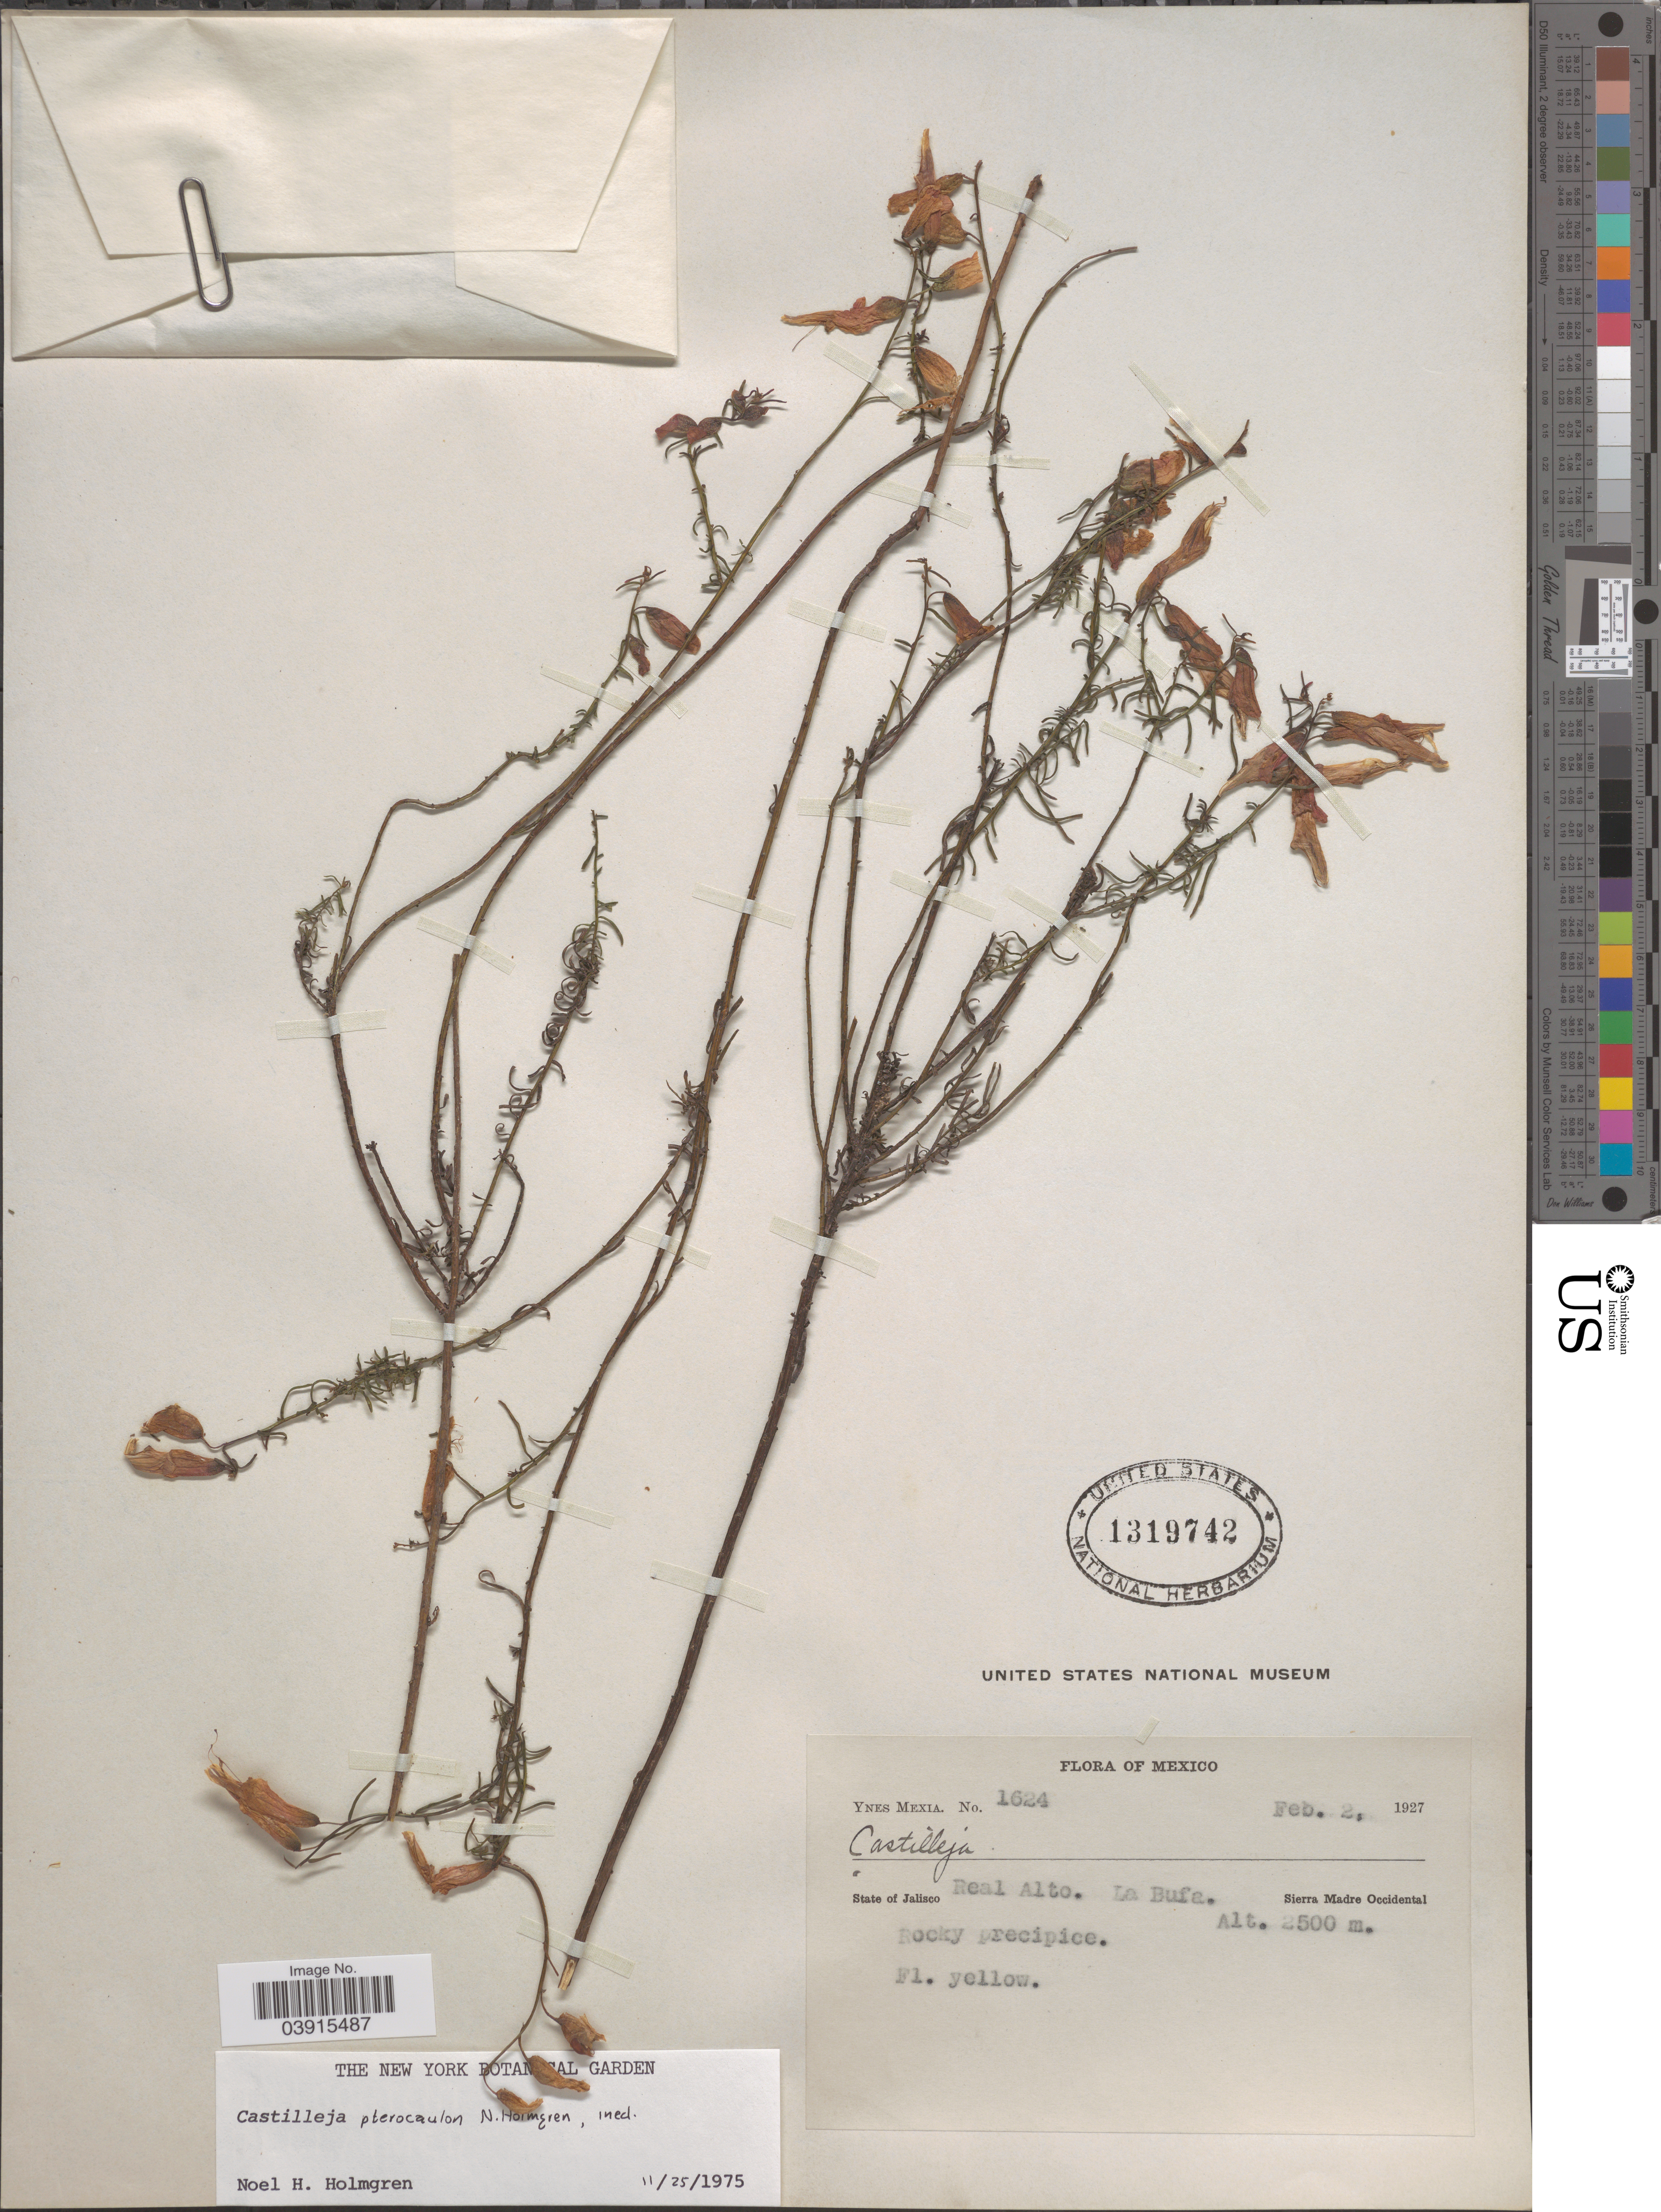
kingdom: Plantae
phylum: Tracheophyta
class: Magnoliopsida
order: Lamiales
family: Orobanchaceae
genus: Castilleja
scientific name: Castilleja pterocaulon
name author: N.H. Holmgren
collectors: Y. Mexia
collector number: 1624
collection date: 1927-02-02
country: Mexico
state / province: Jalisco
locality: Real Alto. La Bufa. Sierra Madre Occidental.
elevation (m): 2500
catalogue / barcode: US 1319742